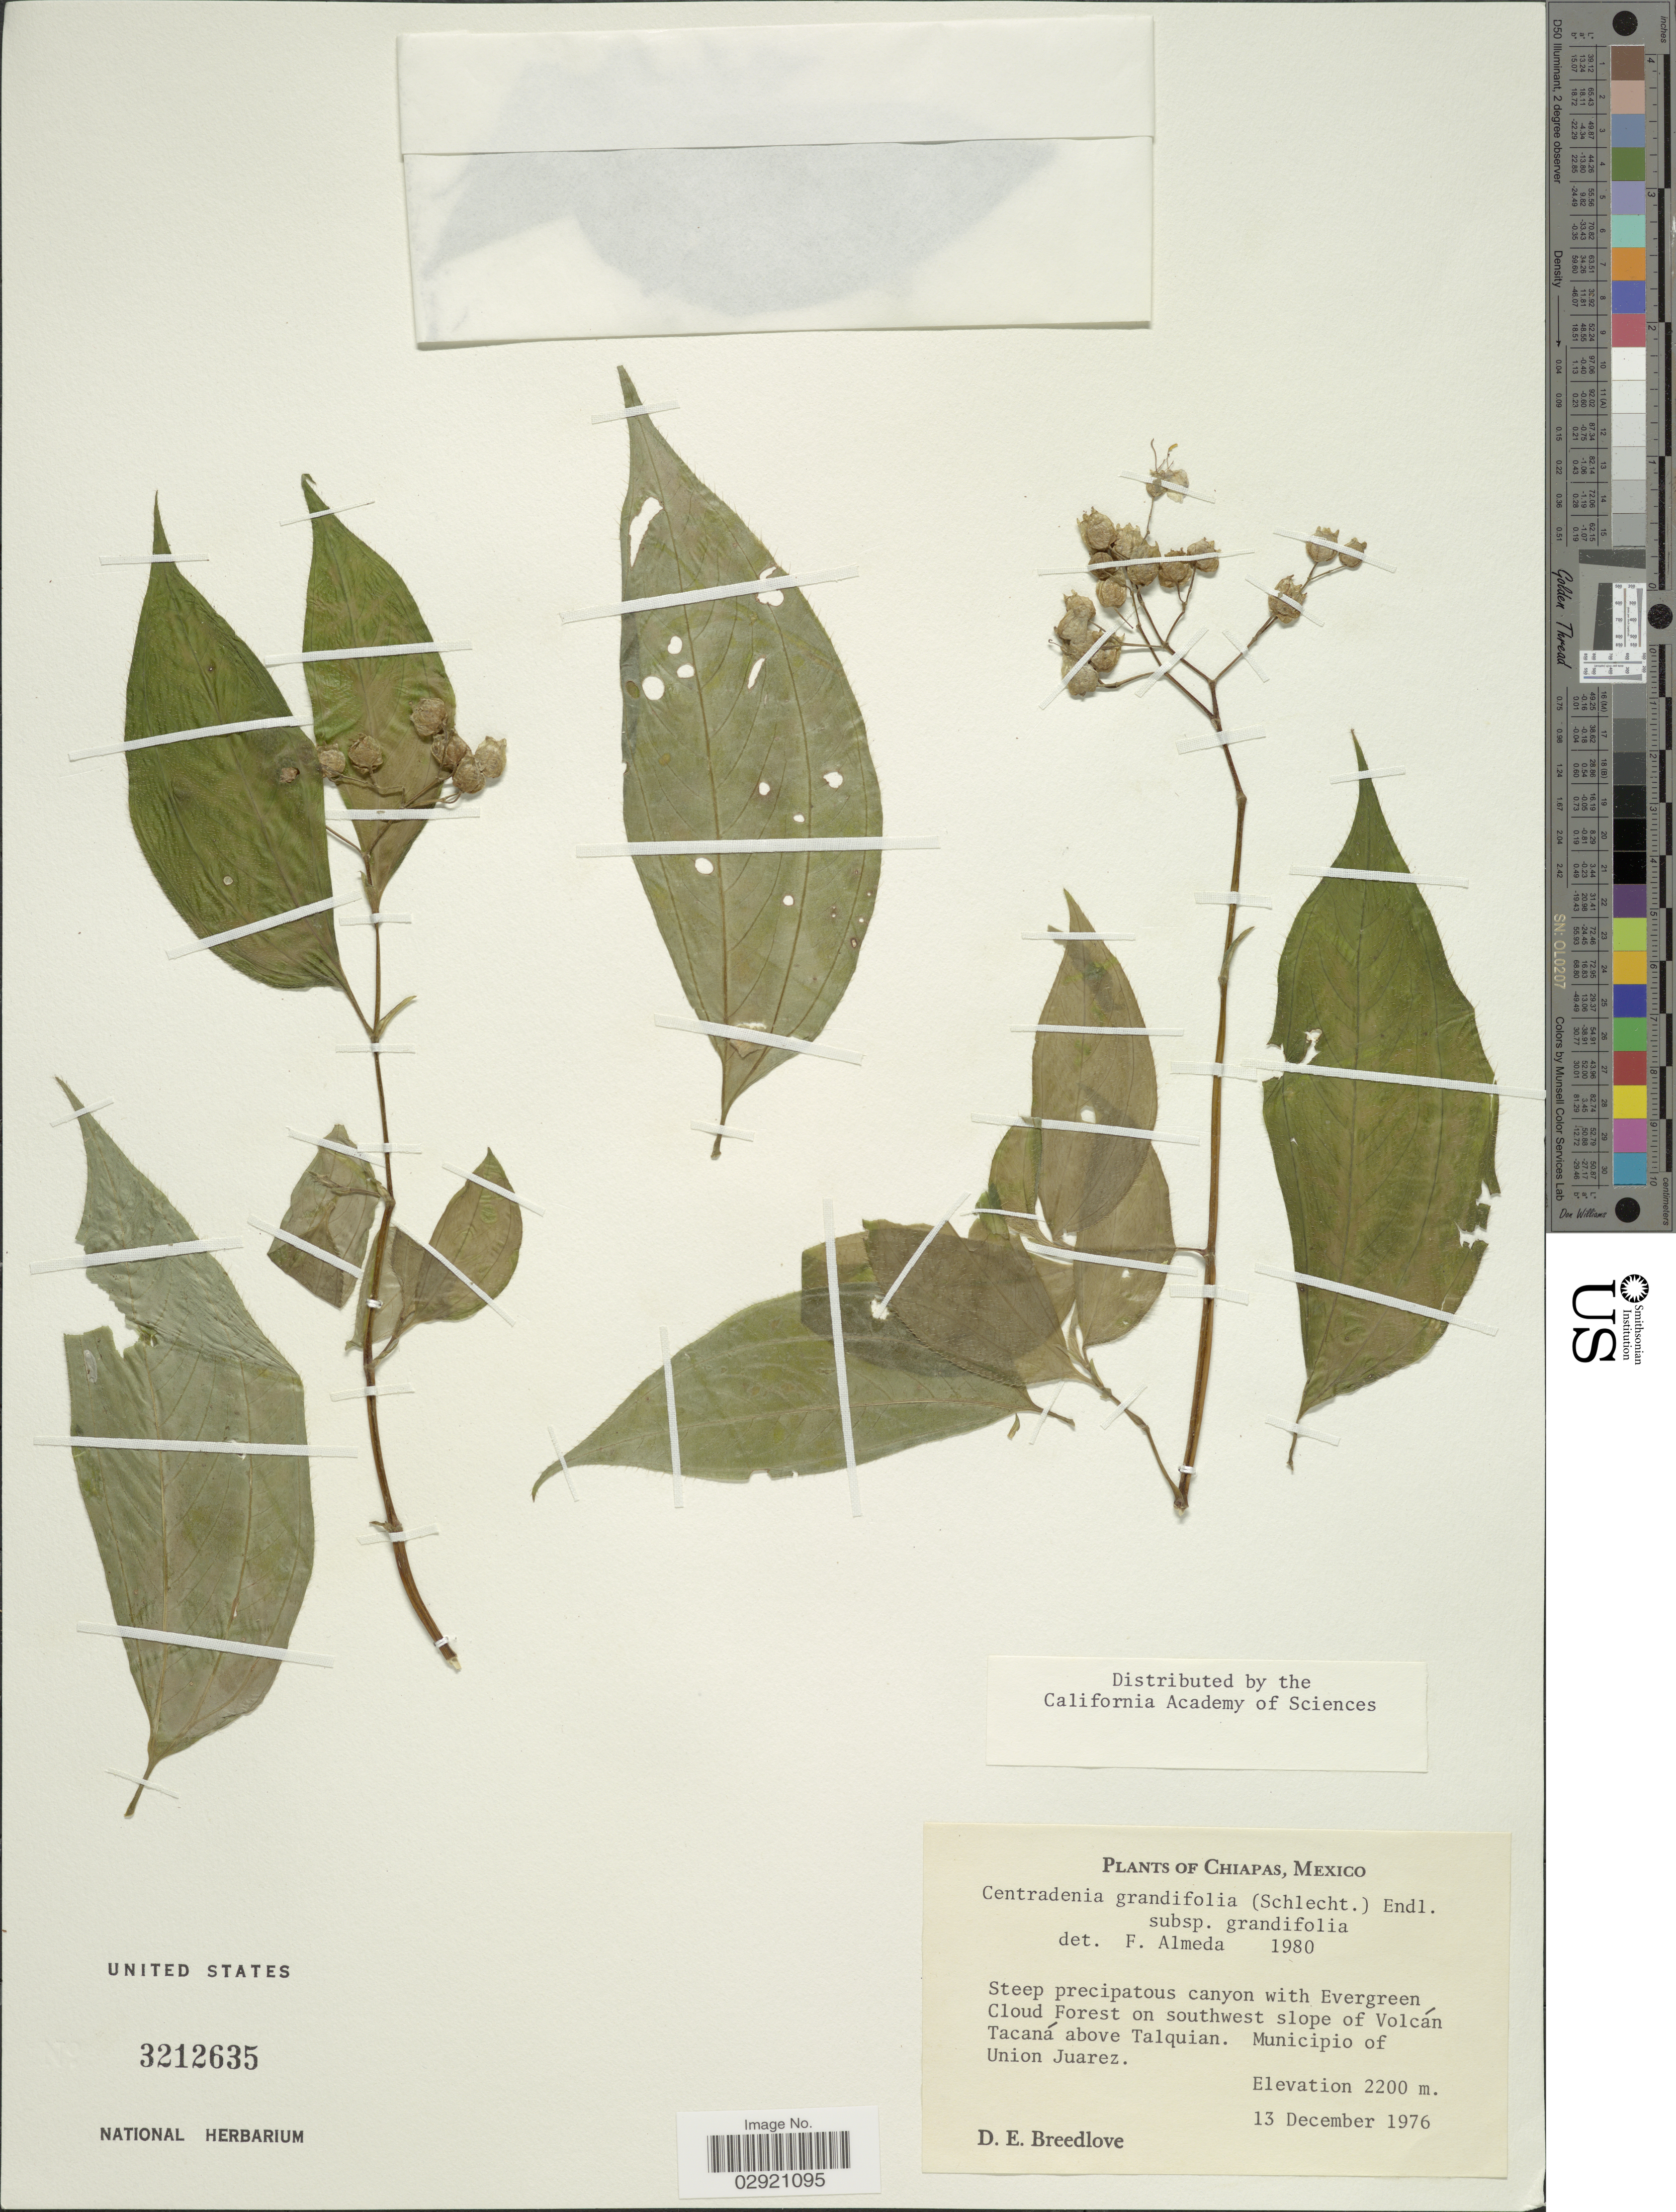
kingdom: Plantae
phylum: Tracheophyta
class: Magnoliopsida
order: Myrtales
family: Melastomataceae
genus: Centradenia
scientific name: Centradenia grandifolia subsp. grandifolia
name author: (Schltdl.) Endl.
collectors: D. E. Breedlove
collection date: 1976-12-13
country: Mexico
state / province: Chiapas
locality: On southwest slope of Volcán Tacaná above Talquian. Municipio of Union Juarez.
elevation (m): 2200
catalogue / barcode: US 3212635